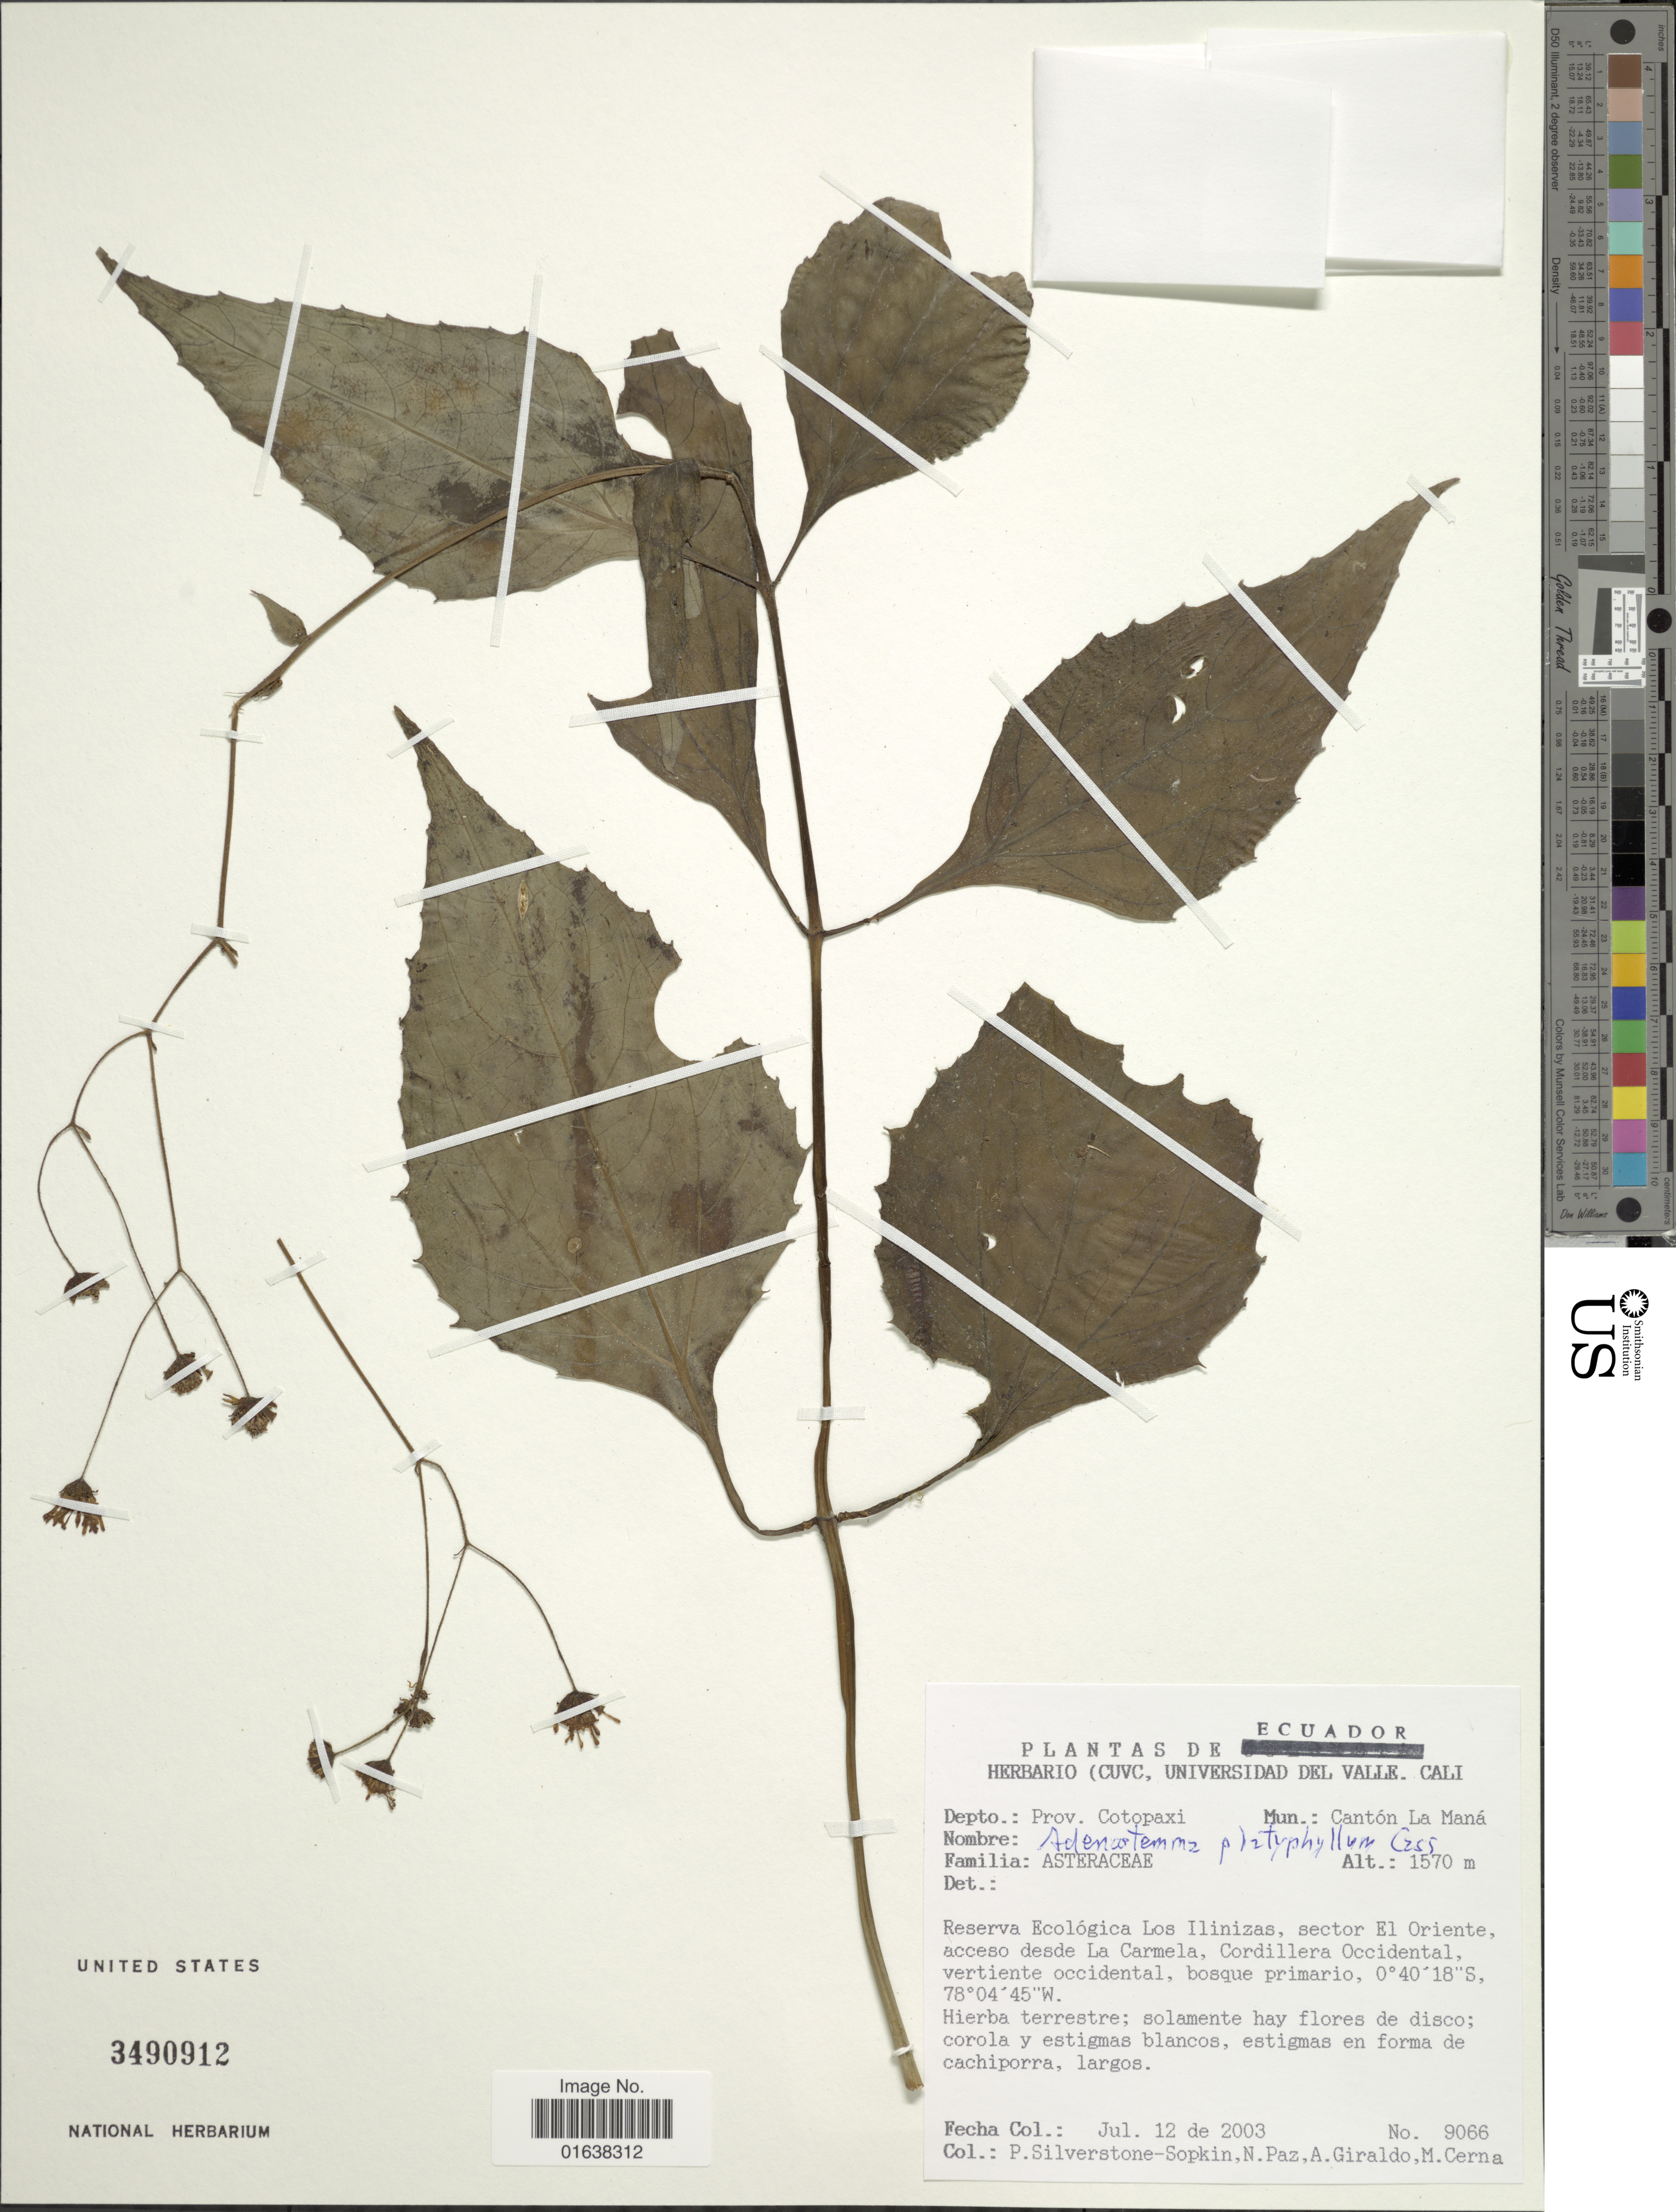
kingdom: Plantae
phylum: Tracheophyta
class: Magnoliopsida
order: Asterales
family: Asteraceae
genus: Adenostemma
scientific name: Adenostemma zakii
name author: R.M. King & H. Rob.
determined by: Dosil Hiriart, Florencia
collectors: P. A. Silverstone-Sopkin, N. Paz, A. Giraldo & M. Cerna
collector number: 9066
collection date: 2003-07-12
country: Ecuador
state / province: Cotopaxi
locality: Ecuador. Depto.: Prov. Cotopaxi. Mun.: Canton La Mana. Reserva Ecologica Los Ilinizas, sector El Oriente, acceso desde La Carmela, Cordillera Occidental, vertiente occidental, bosque primario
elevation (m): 1570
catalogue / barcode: US 3490912